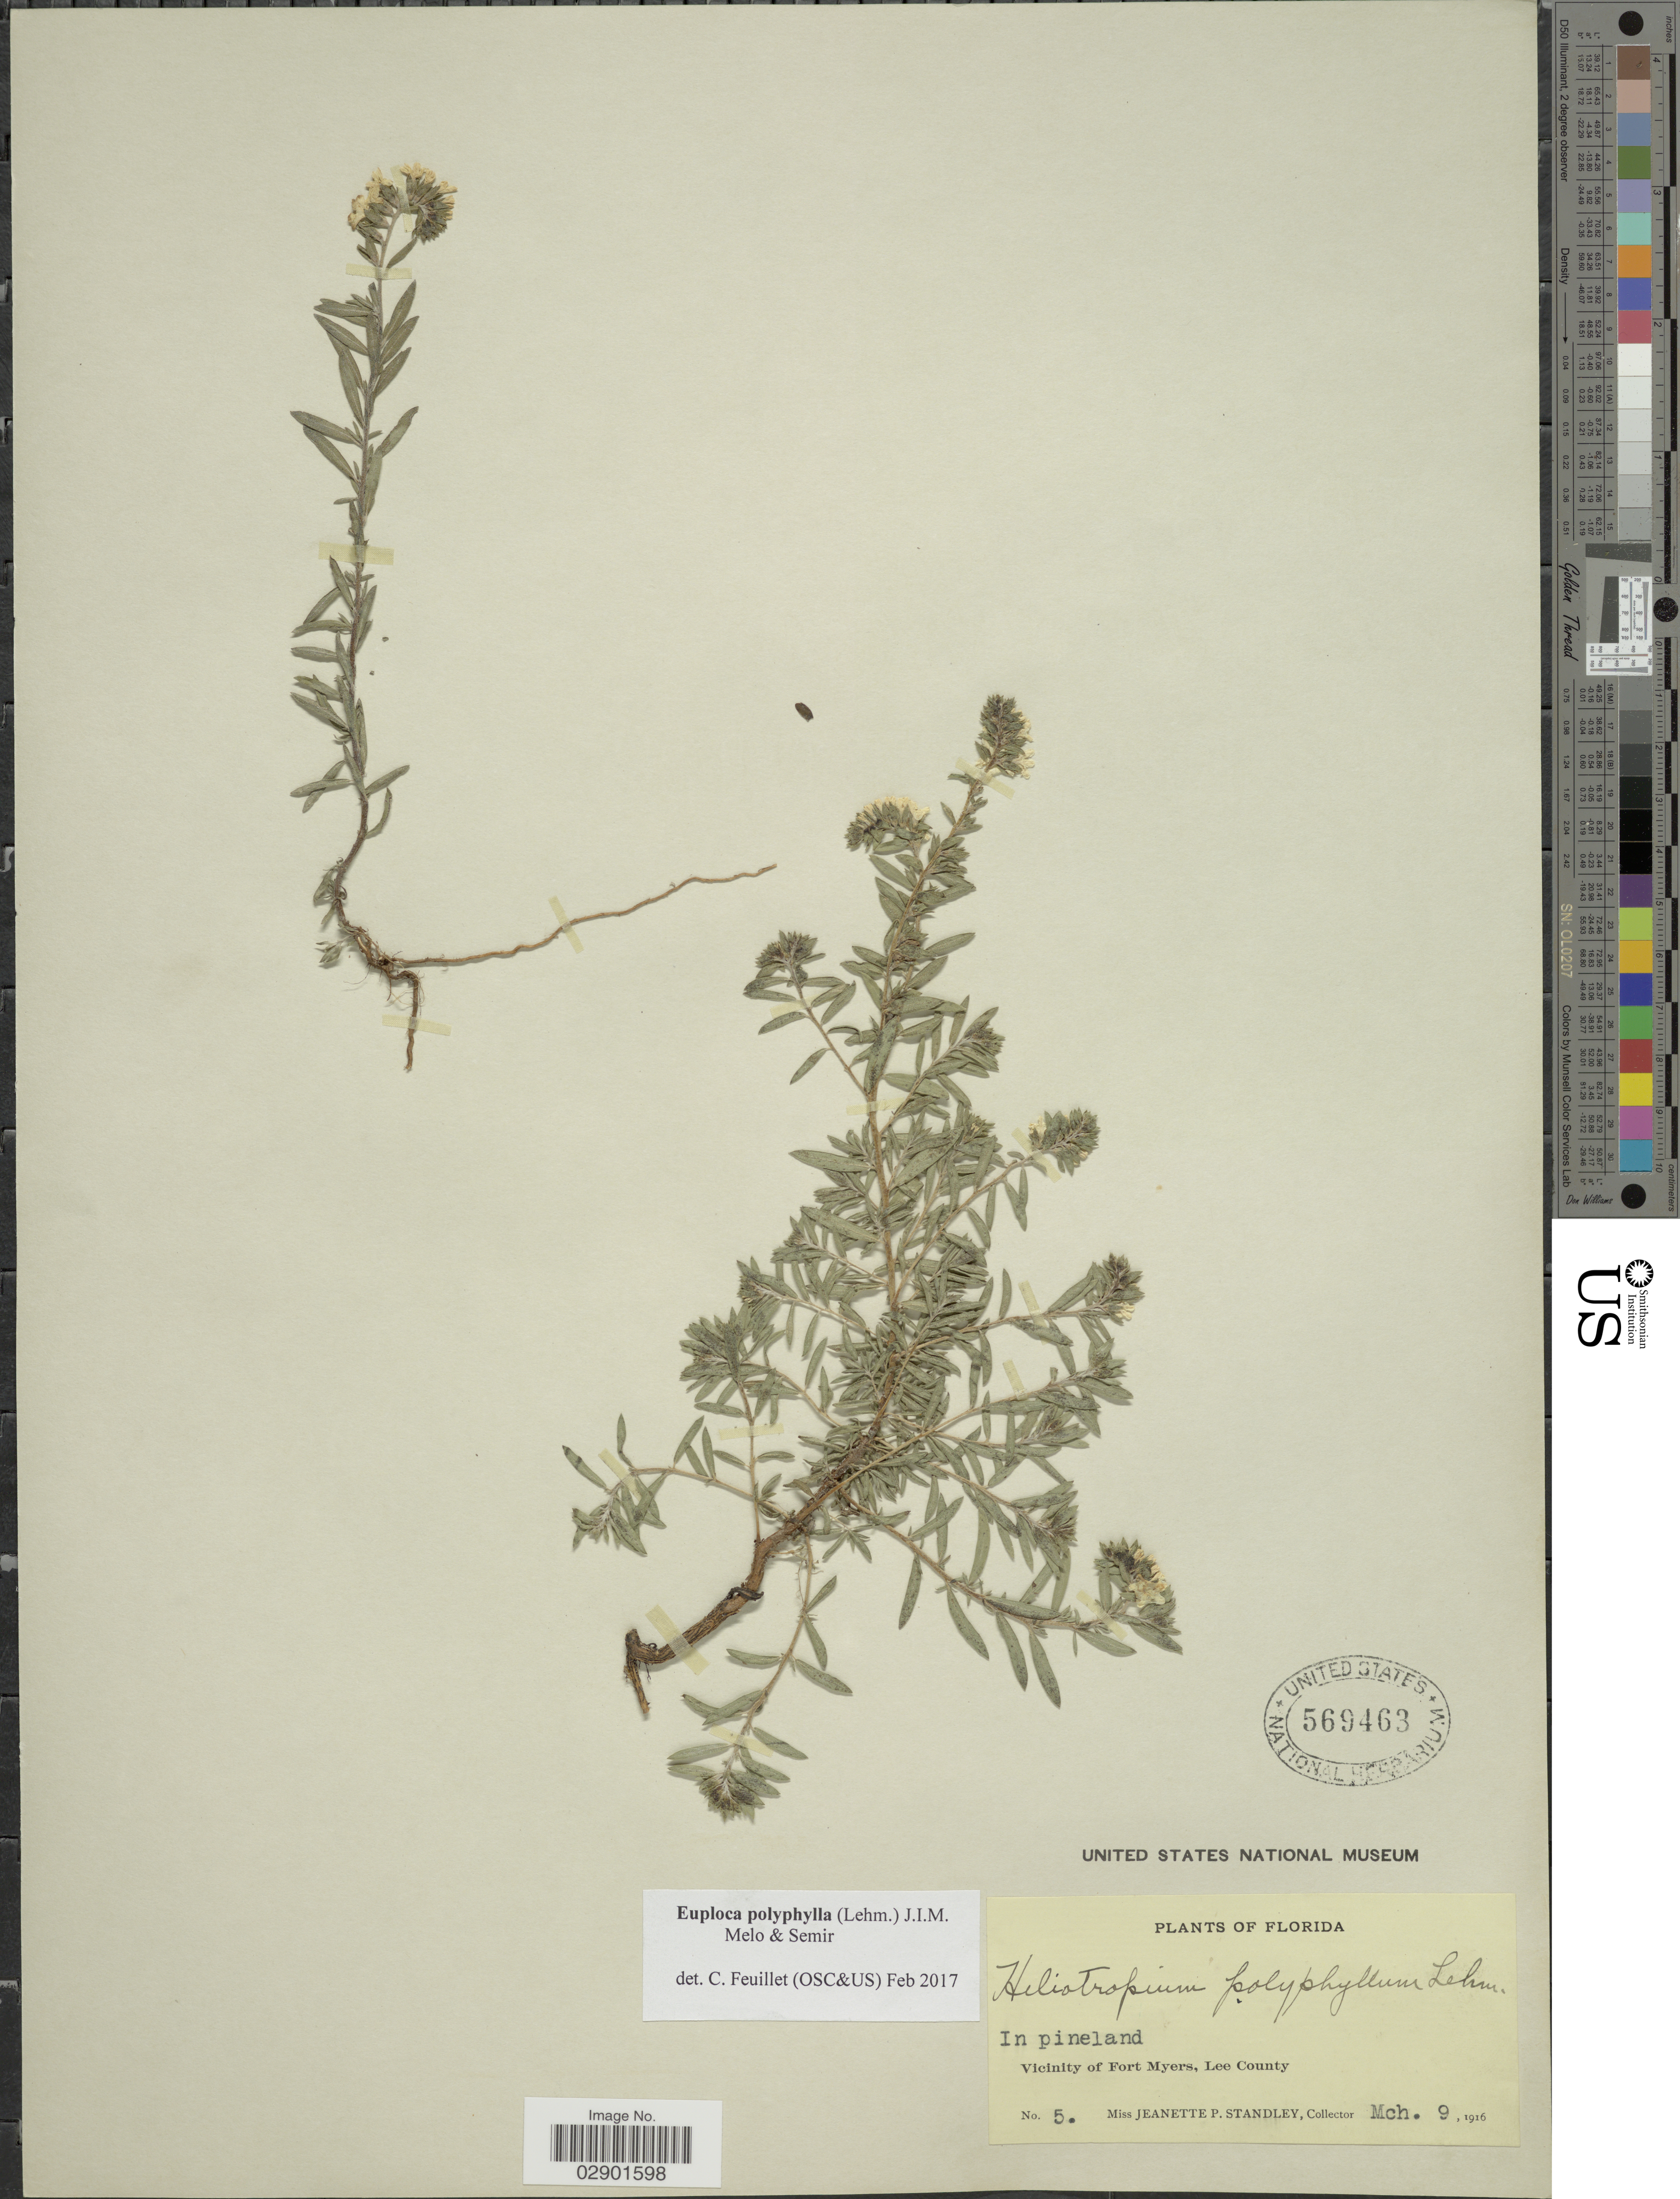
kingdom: Plantae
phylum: Tracheophyta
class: Magnoliopsida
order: Boraginales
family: Heliotropiaceae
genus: Euploca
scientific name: Euploca polyphylla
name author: (Lehm.) J.I.M. Melo & Semir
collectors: J. P. Standley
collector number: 5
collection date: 1916-03-09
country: United States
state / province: Florida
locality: In pineland. Vicinity of Fort Myers, Lee County.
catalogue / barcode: US 569463